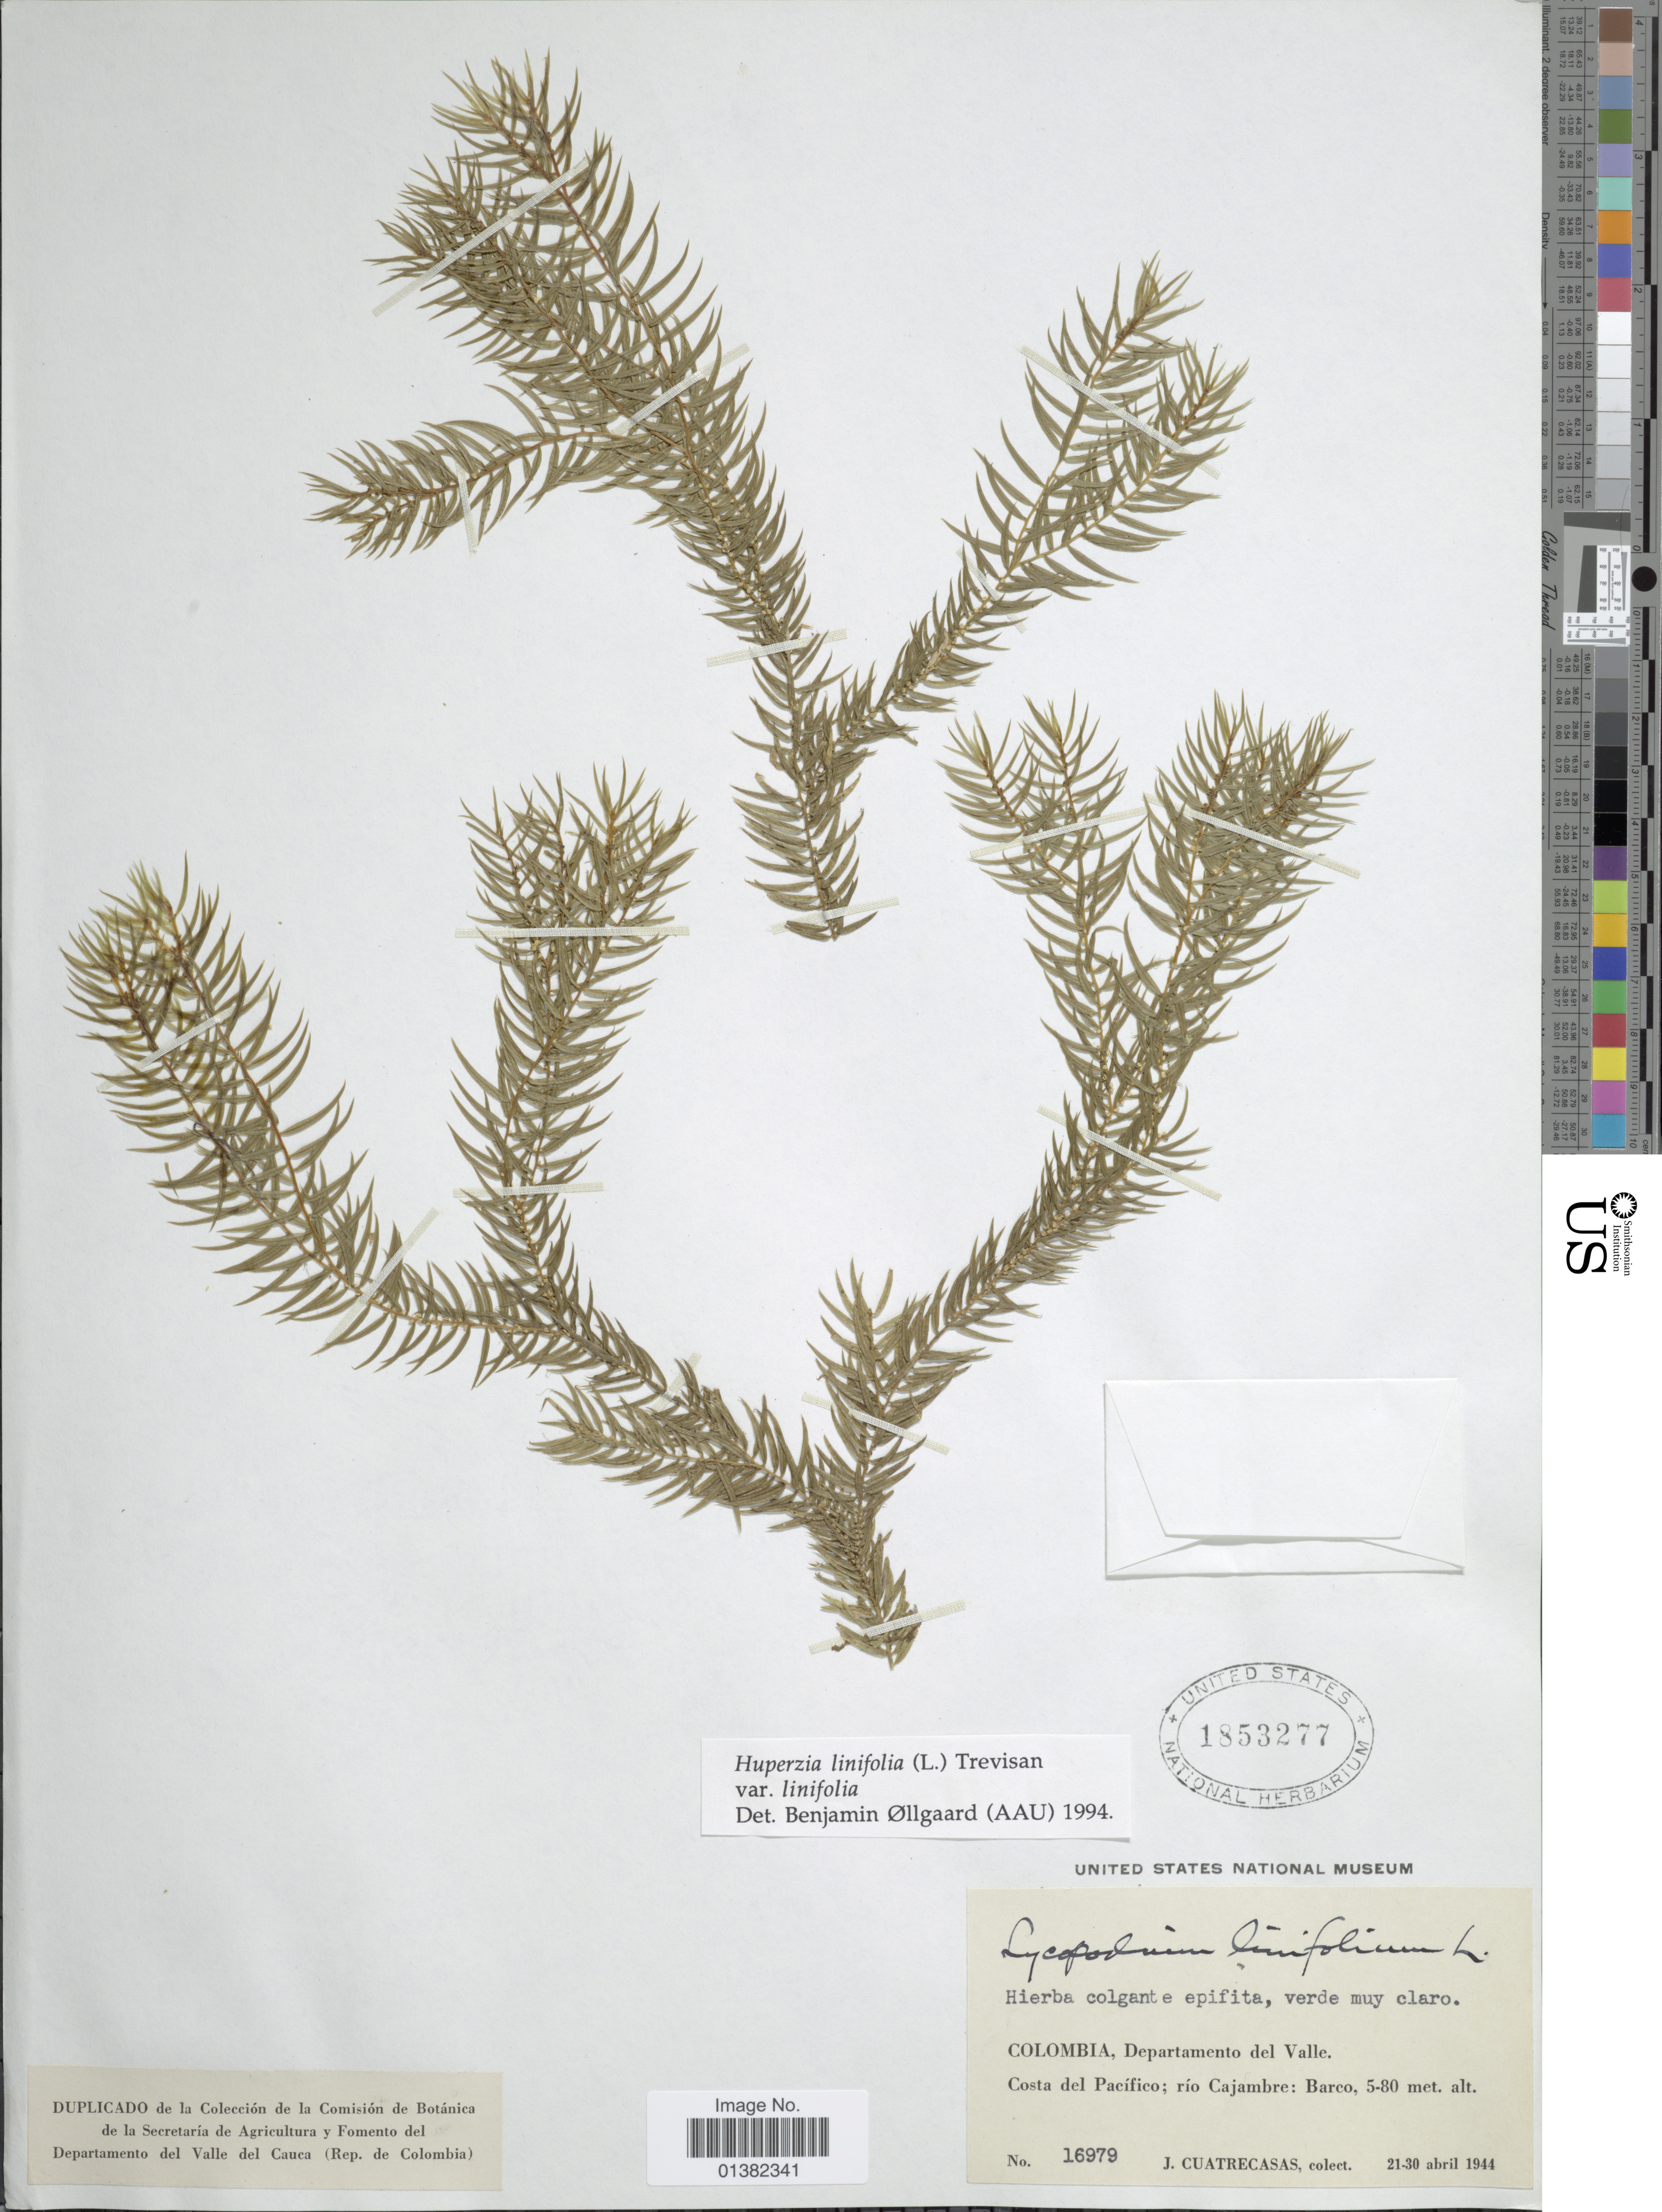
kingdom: Plantae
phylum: Tracheophyta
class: Lycopodiopsida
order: Lycopodiales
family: Lycopodiaceae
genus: Phlegmariurus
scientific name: Phlegmariurus linifolius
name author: (L.) B. Øllg.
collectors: J. Cuatrecasas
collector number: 16979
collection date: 1944-04-21/1944-04-30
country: Colombia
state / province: Valle del Cauca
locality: Departamento del Valle, Costa del Pacífico; río Cajambre: Barco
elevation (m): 5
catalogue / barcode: US 1853277